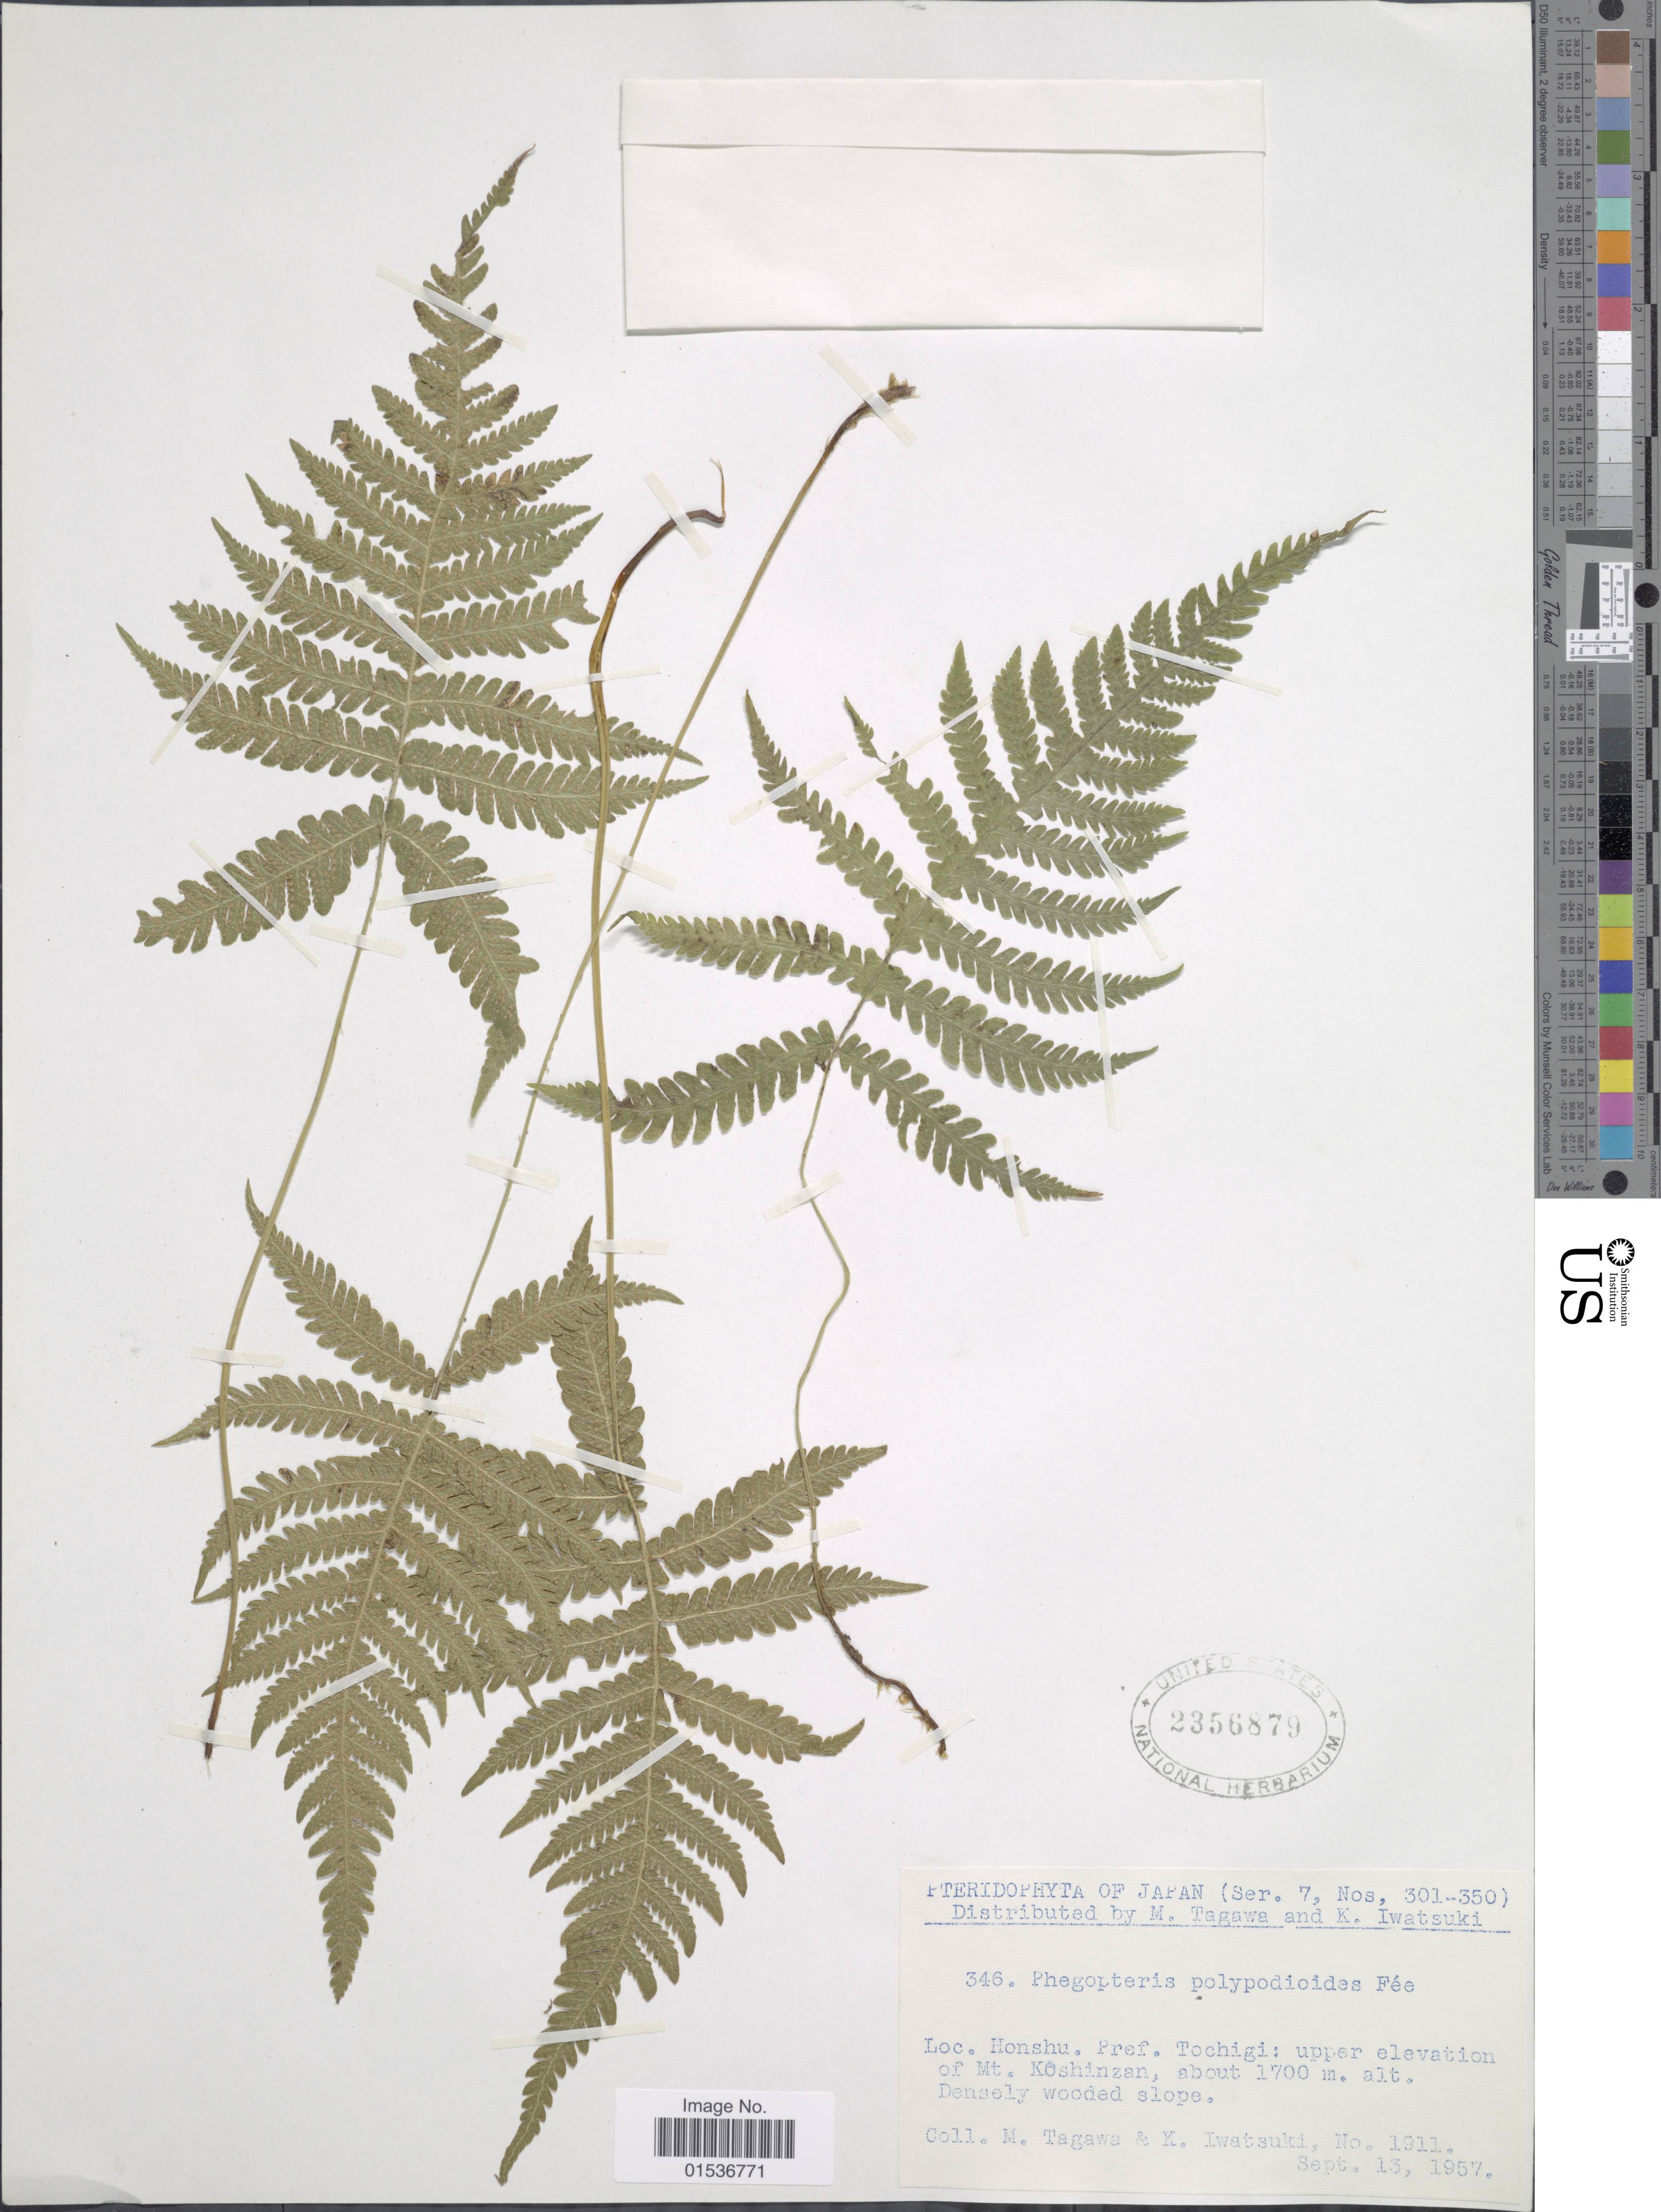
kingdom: Plantae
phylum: Tracheophyta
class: Polypodiopsida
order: Polypodiales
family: Thelypteridaceae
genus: Phegopteris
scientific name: Phegopteris oreopteris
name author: (Ehrh.) Fée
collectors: M. Tagawa & K. Iwatsuki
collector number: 1911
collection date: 1957-09-13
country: Japan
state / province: Totigi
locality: Honshu. Pref. Tochigi: upper elevation of Mt. Koshinzan.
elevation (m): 1700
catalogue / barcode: US 2356879